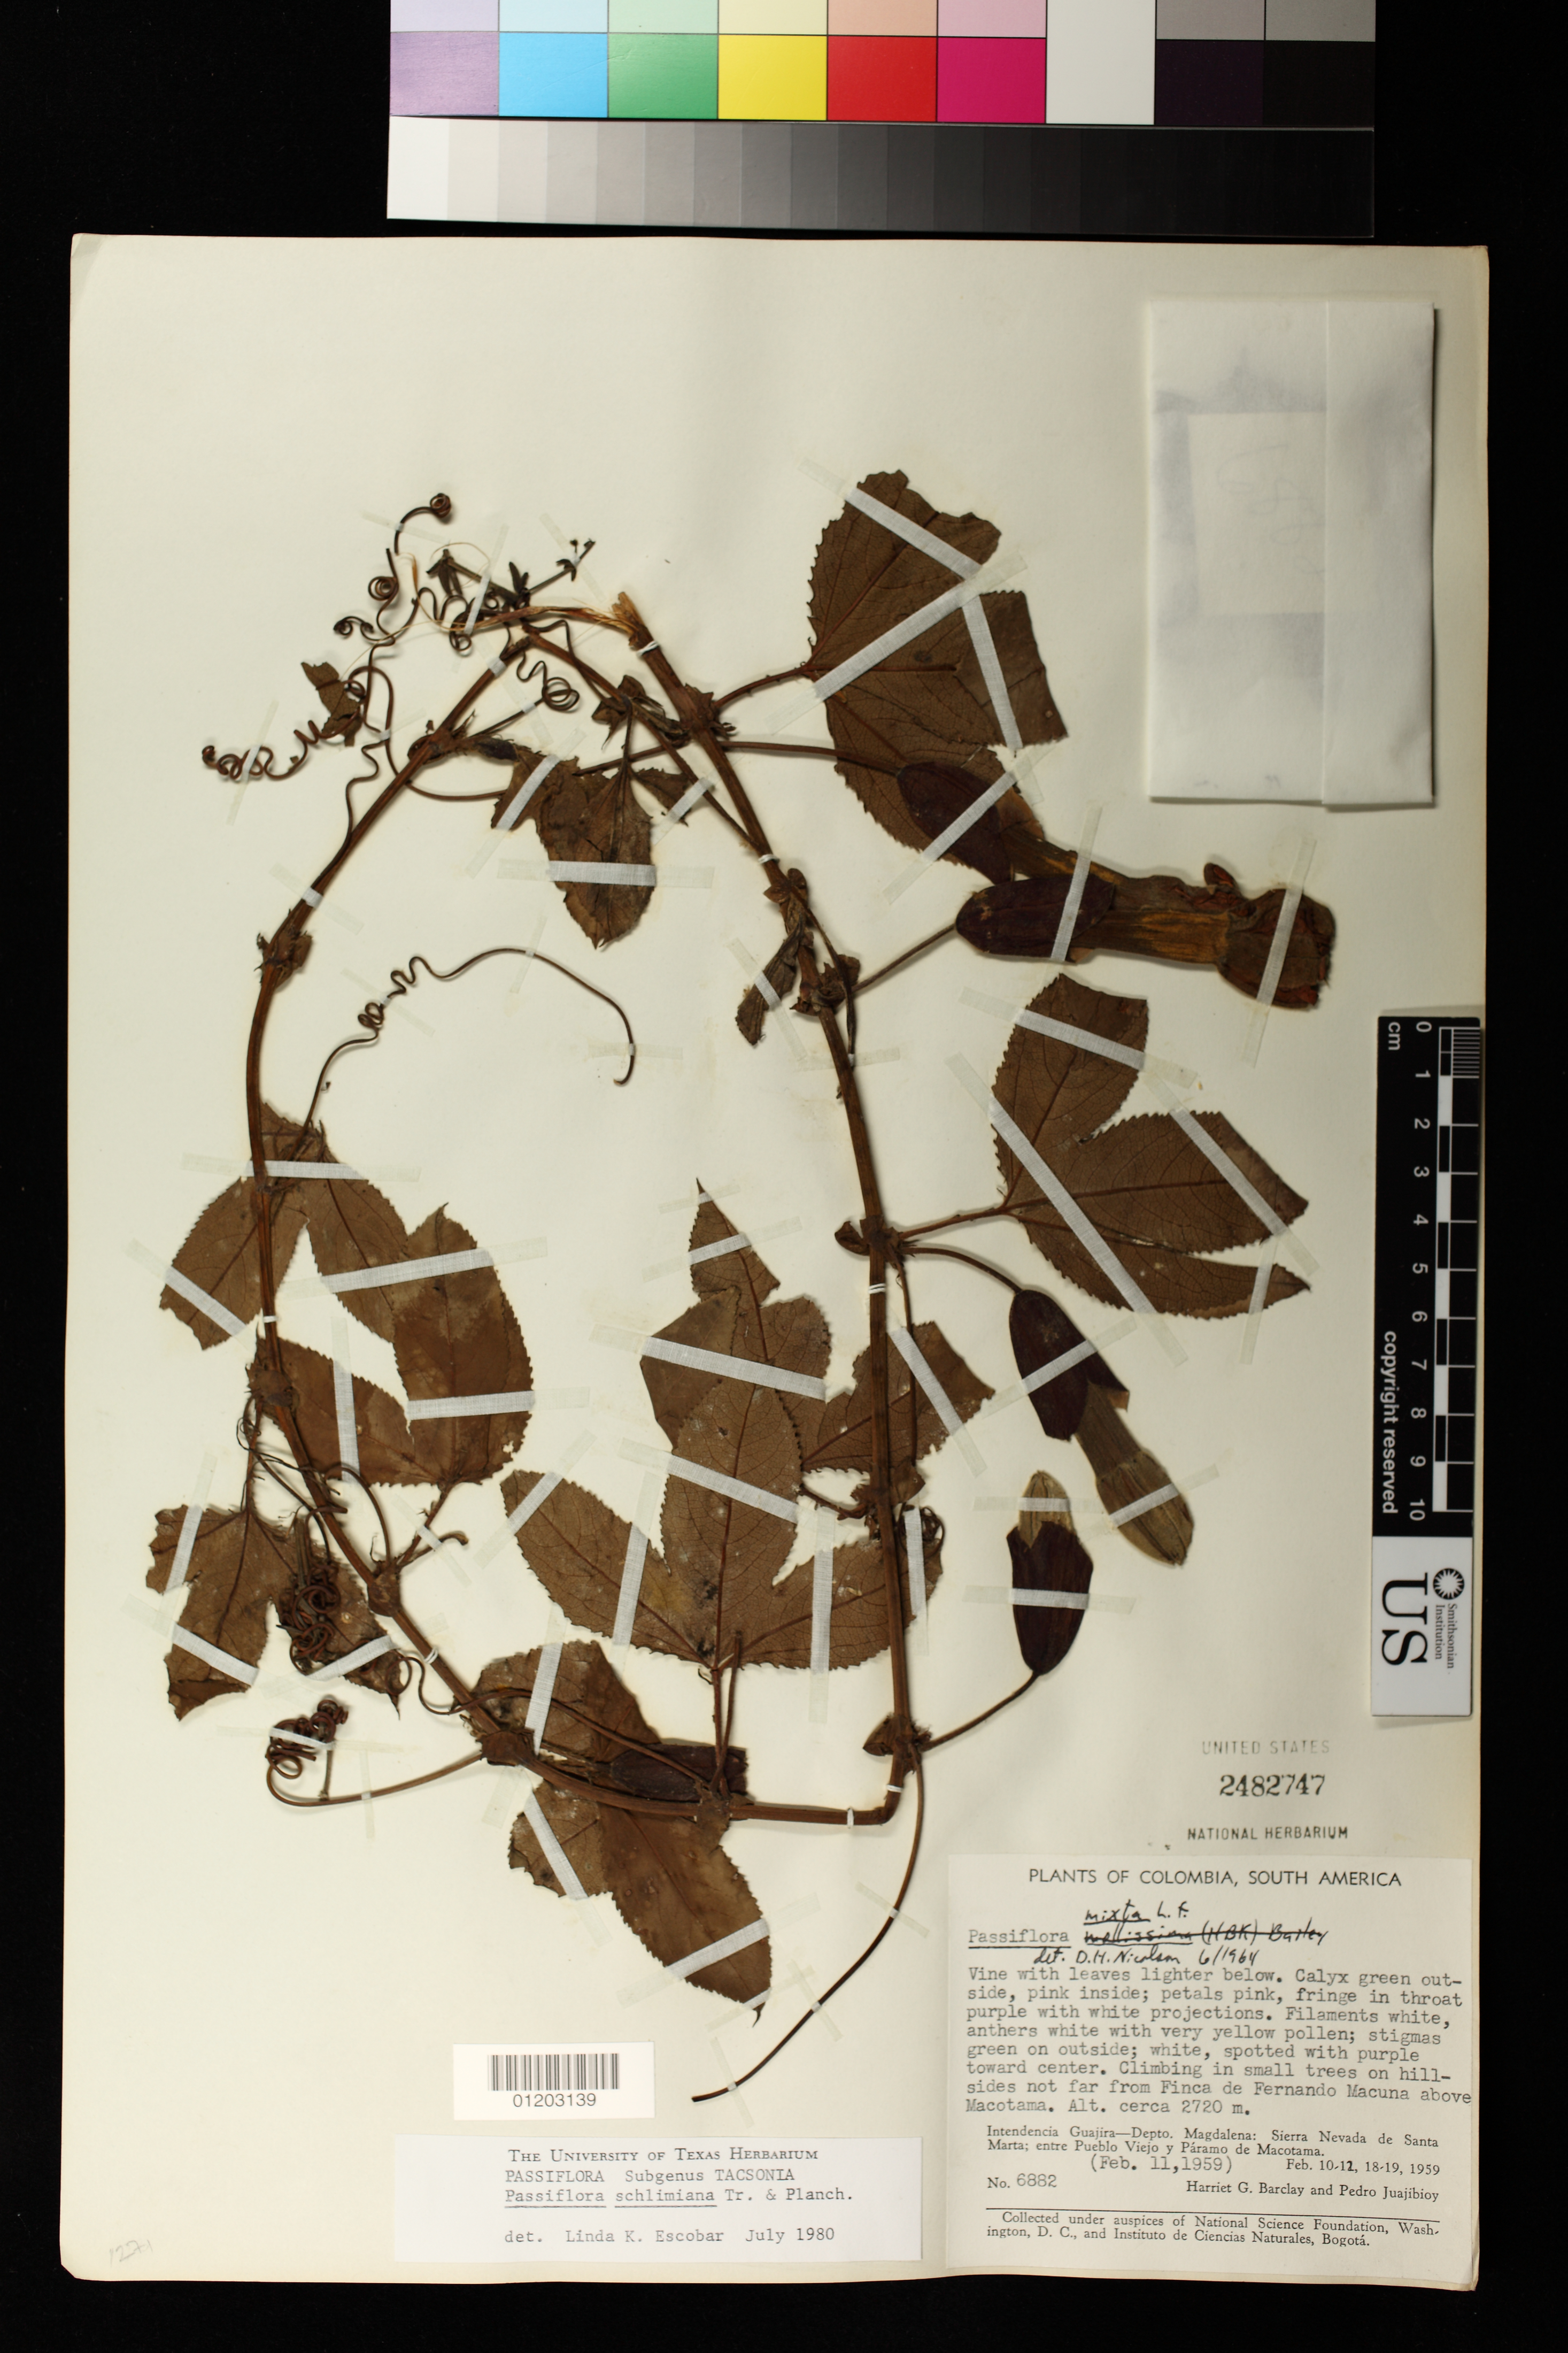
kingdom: Plantae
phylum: Tracheophyta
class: Magnoliopsida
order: Malpighiales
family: Passifloraceae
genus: Passiflora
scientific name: Passiflora schlimiana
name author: Regel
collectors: H. G. Barclay & P. Juajibioy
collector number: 6882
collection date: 1959-02-11/1959-02-19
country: Colombia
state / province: Magdalena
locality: Sierry Nevada de Santa Marta, entre Pueblo Viejo y Páramo de Macotama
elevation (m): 2720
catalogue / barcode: US 2482747